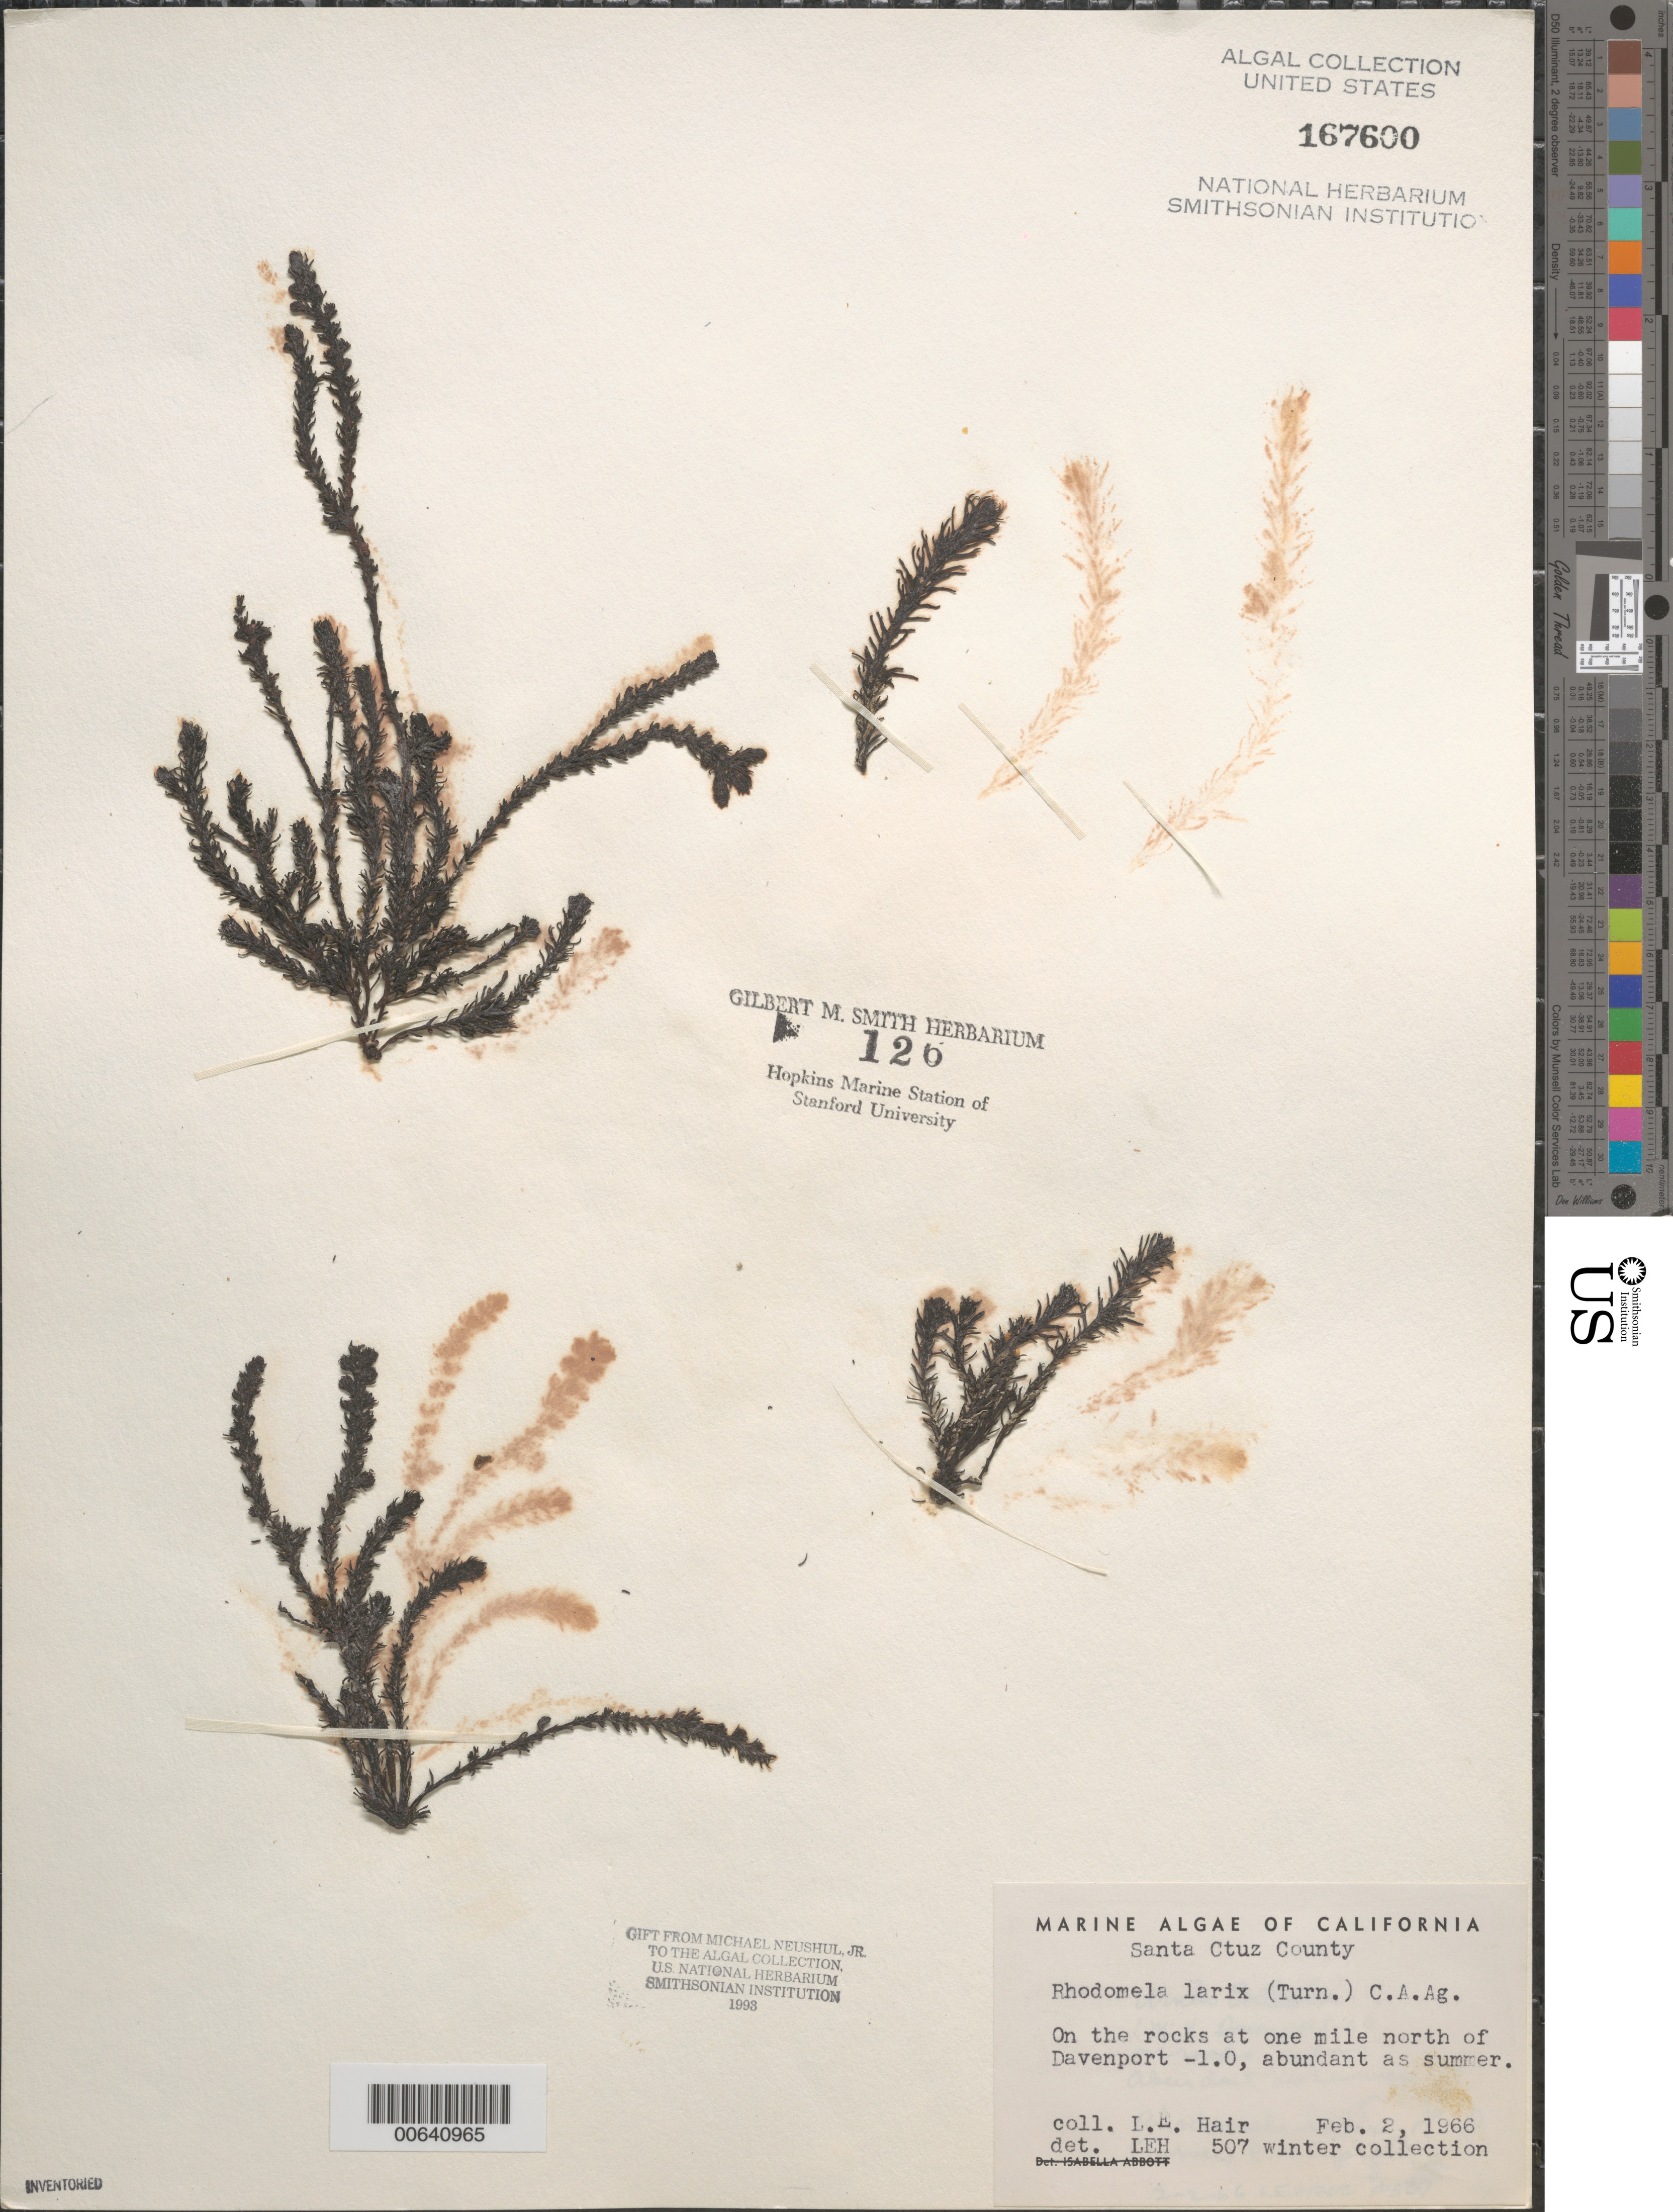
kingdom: Plantae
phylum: Rhodophyta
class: Florideophyceae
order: Ceramiales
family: Rhodomelaceae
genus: Neorhodomela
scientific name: Neorhodomela larix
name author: (Turner) Masuda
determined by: Algae name updating Project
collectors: L. Hair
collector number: LEH 507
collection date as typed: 02 Feb 1966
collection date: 1966-02-02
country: United States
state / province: California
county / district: Santa Cruz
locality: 1 mile north of Davenport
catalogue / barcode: US 167600